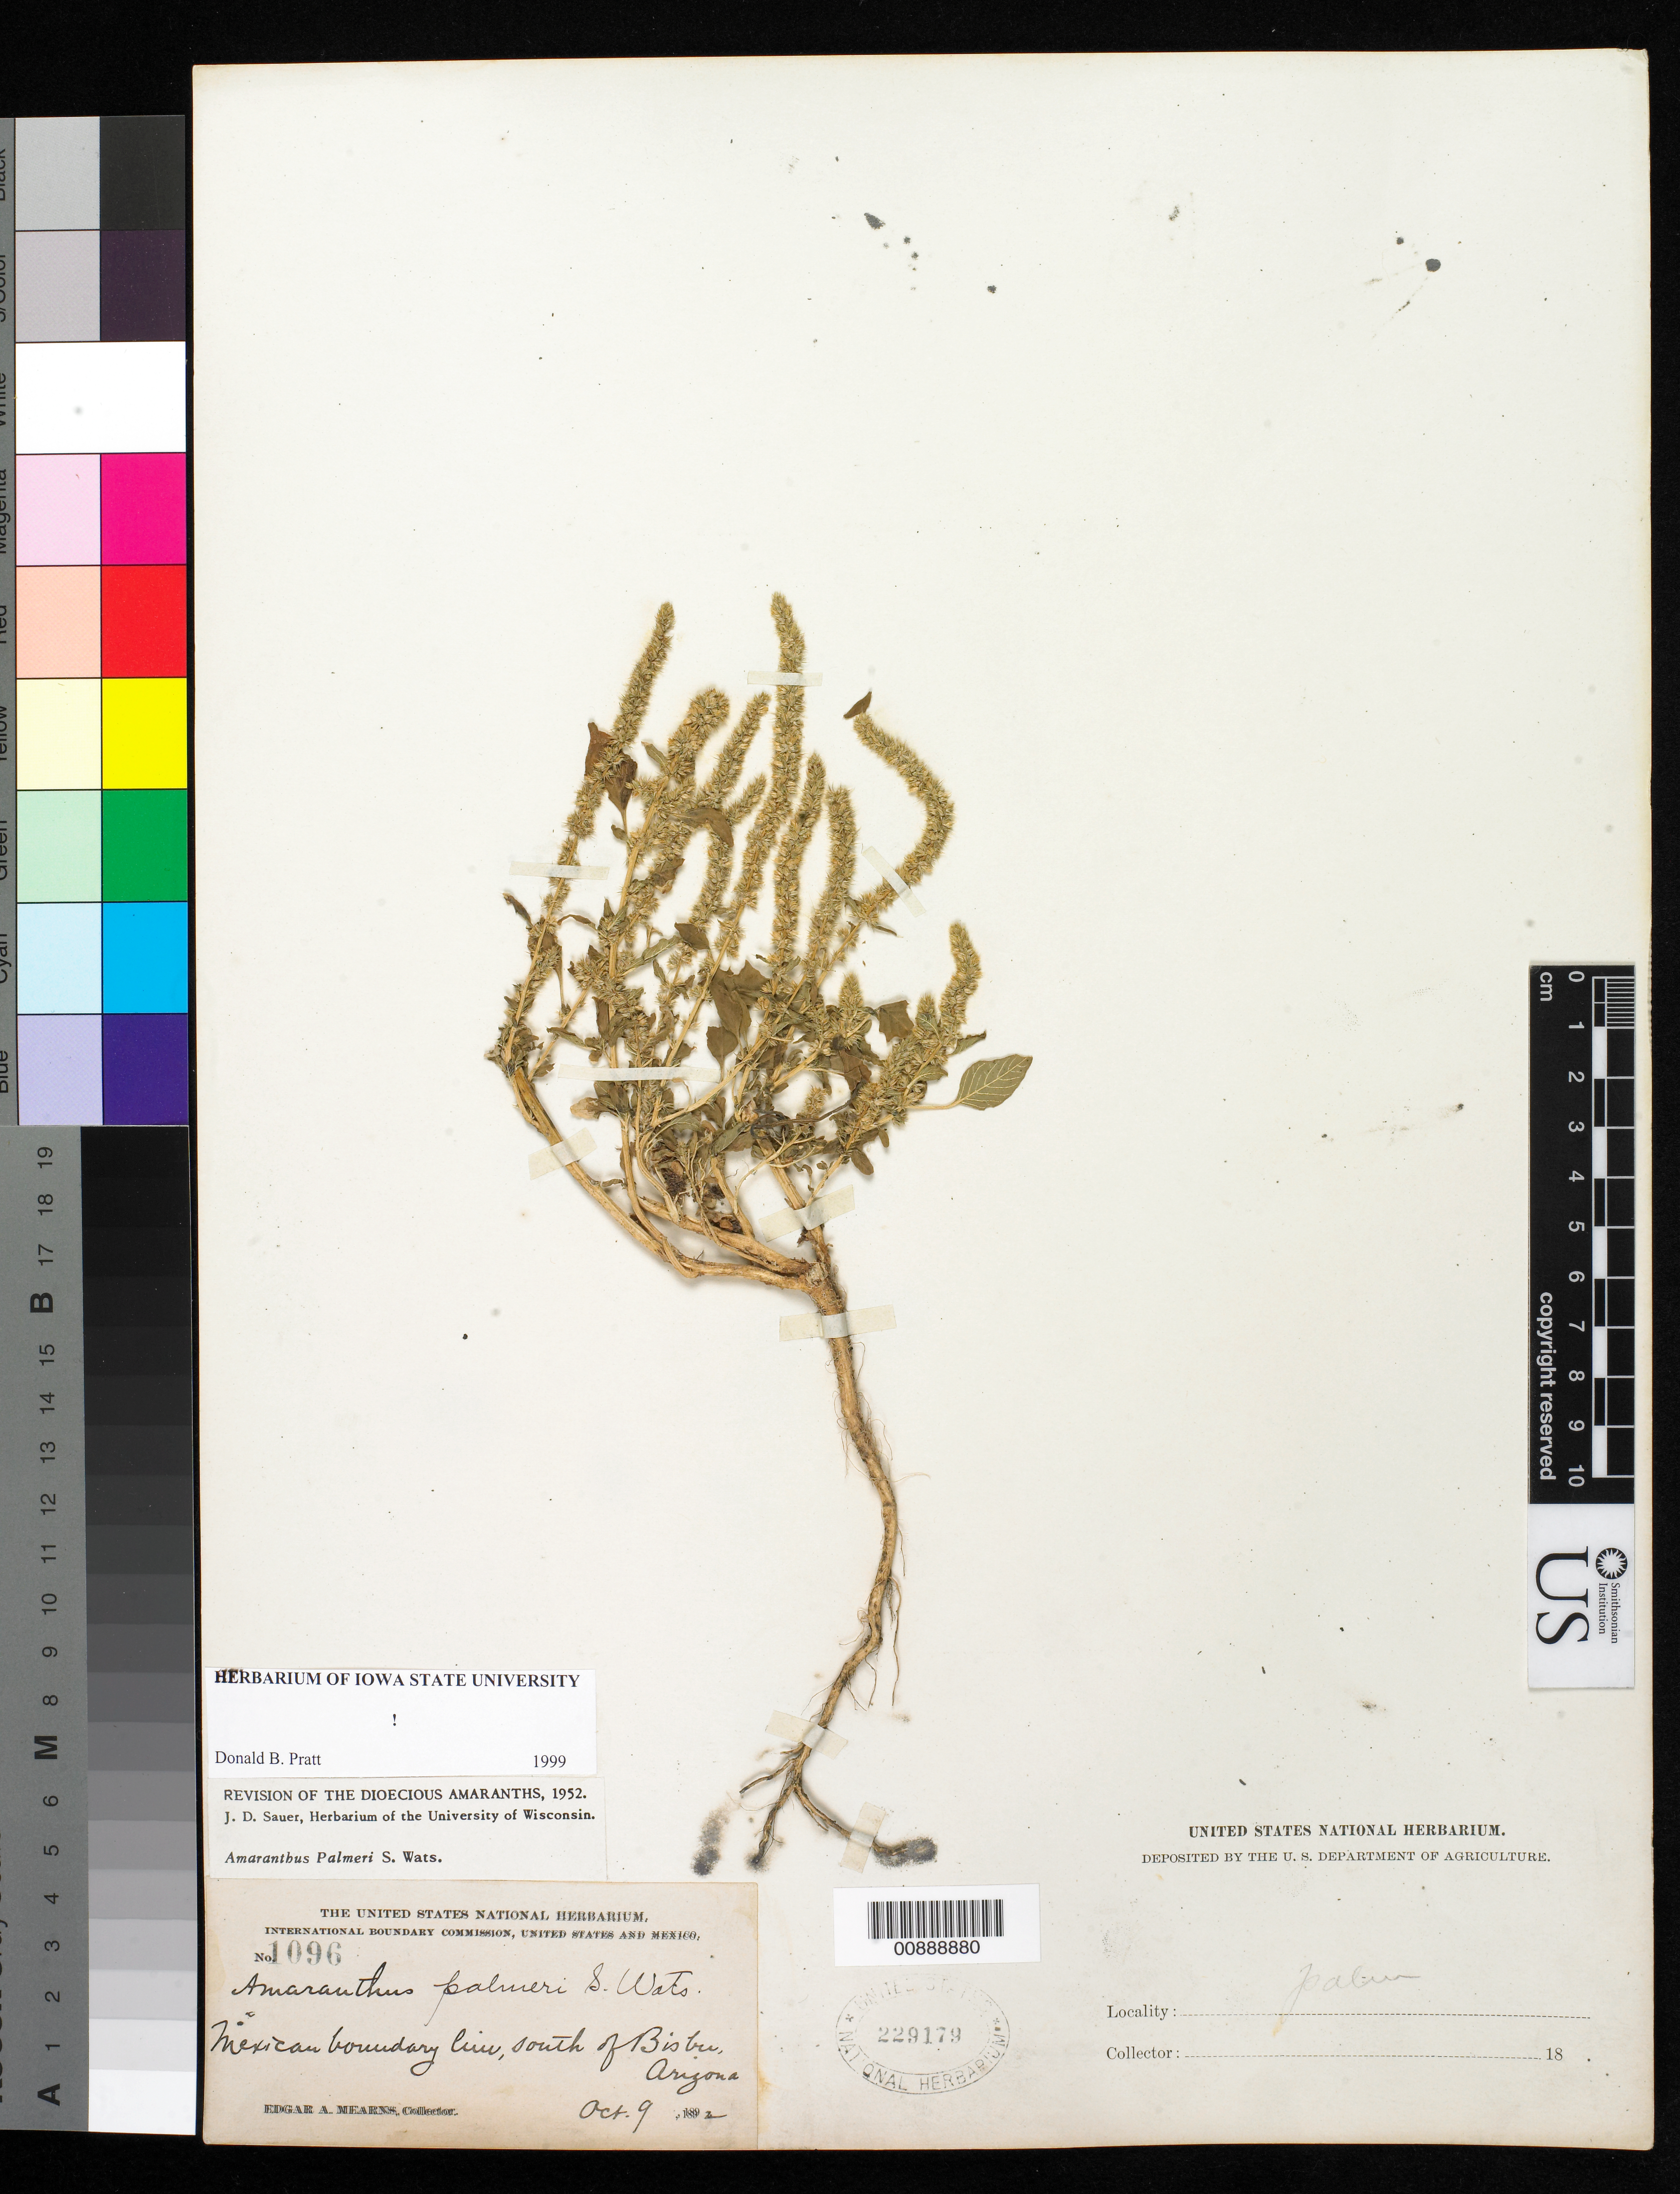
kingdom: Plantae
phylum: Tracheophyta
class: Magnoliopsida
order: Caryophyllales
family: Amaranthaceae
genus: Amaranthus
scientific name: Amaranthus palmeri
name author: S. Watson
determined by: Pratt, D. B.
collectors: E. A. Mearns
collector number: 1096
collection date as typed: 09 Oct 1892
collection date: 1892-10-09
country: United States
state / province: Arizona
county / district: Cochise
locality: Mexican Boundary Line, S of Bisbee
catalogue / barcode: US 229179